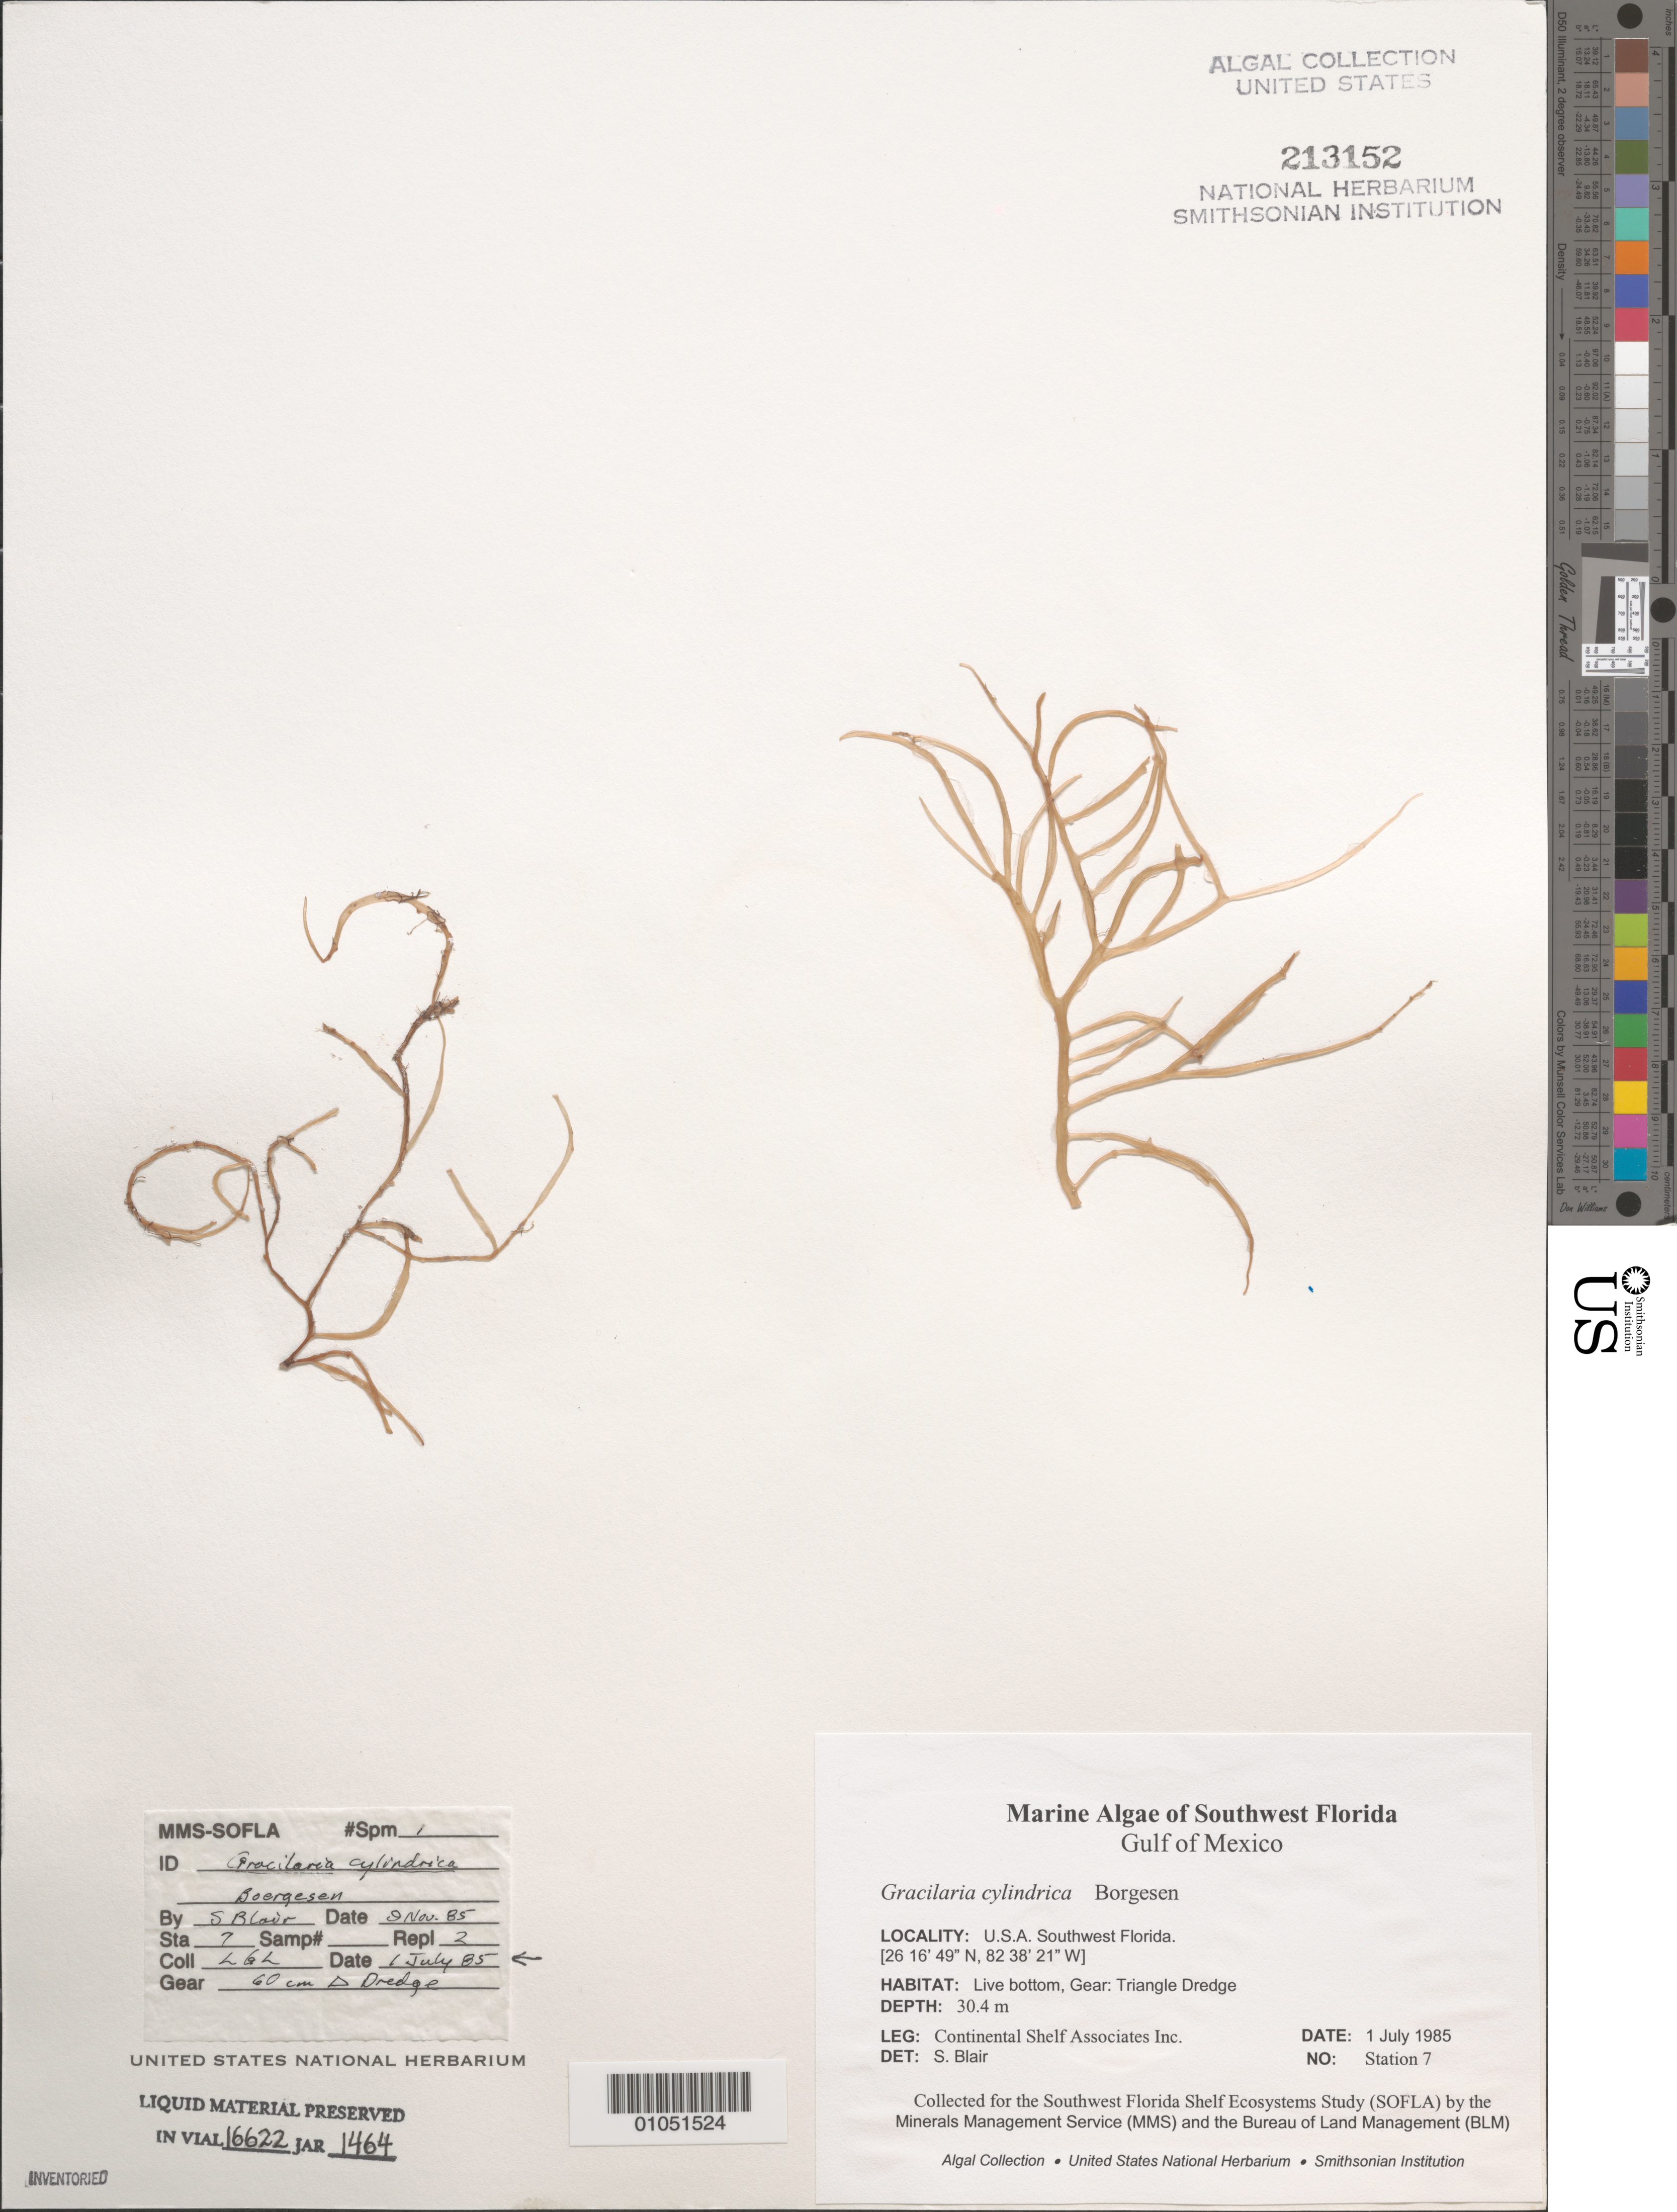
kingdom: Plantae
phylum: Rhodophyta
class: Florideophyceae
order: Gracilariales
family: Gracilariaceae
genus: Gracilaria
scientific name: Gracilaria cylindrica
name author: Børgesen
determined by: Blair, S. M.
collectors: Continental Shelf Associates Inc.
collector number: Station 7 Repl 2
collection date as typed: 01 Jul 1985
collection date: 1985-07-01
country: United States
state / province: Florida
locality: Gulf of Mexico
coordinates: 26 16'49"N, 82 38'21"W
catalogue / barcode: US 213152